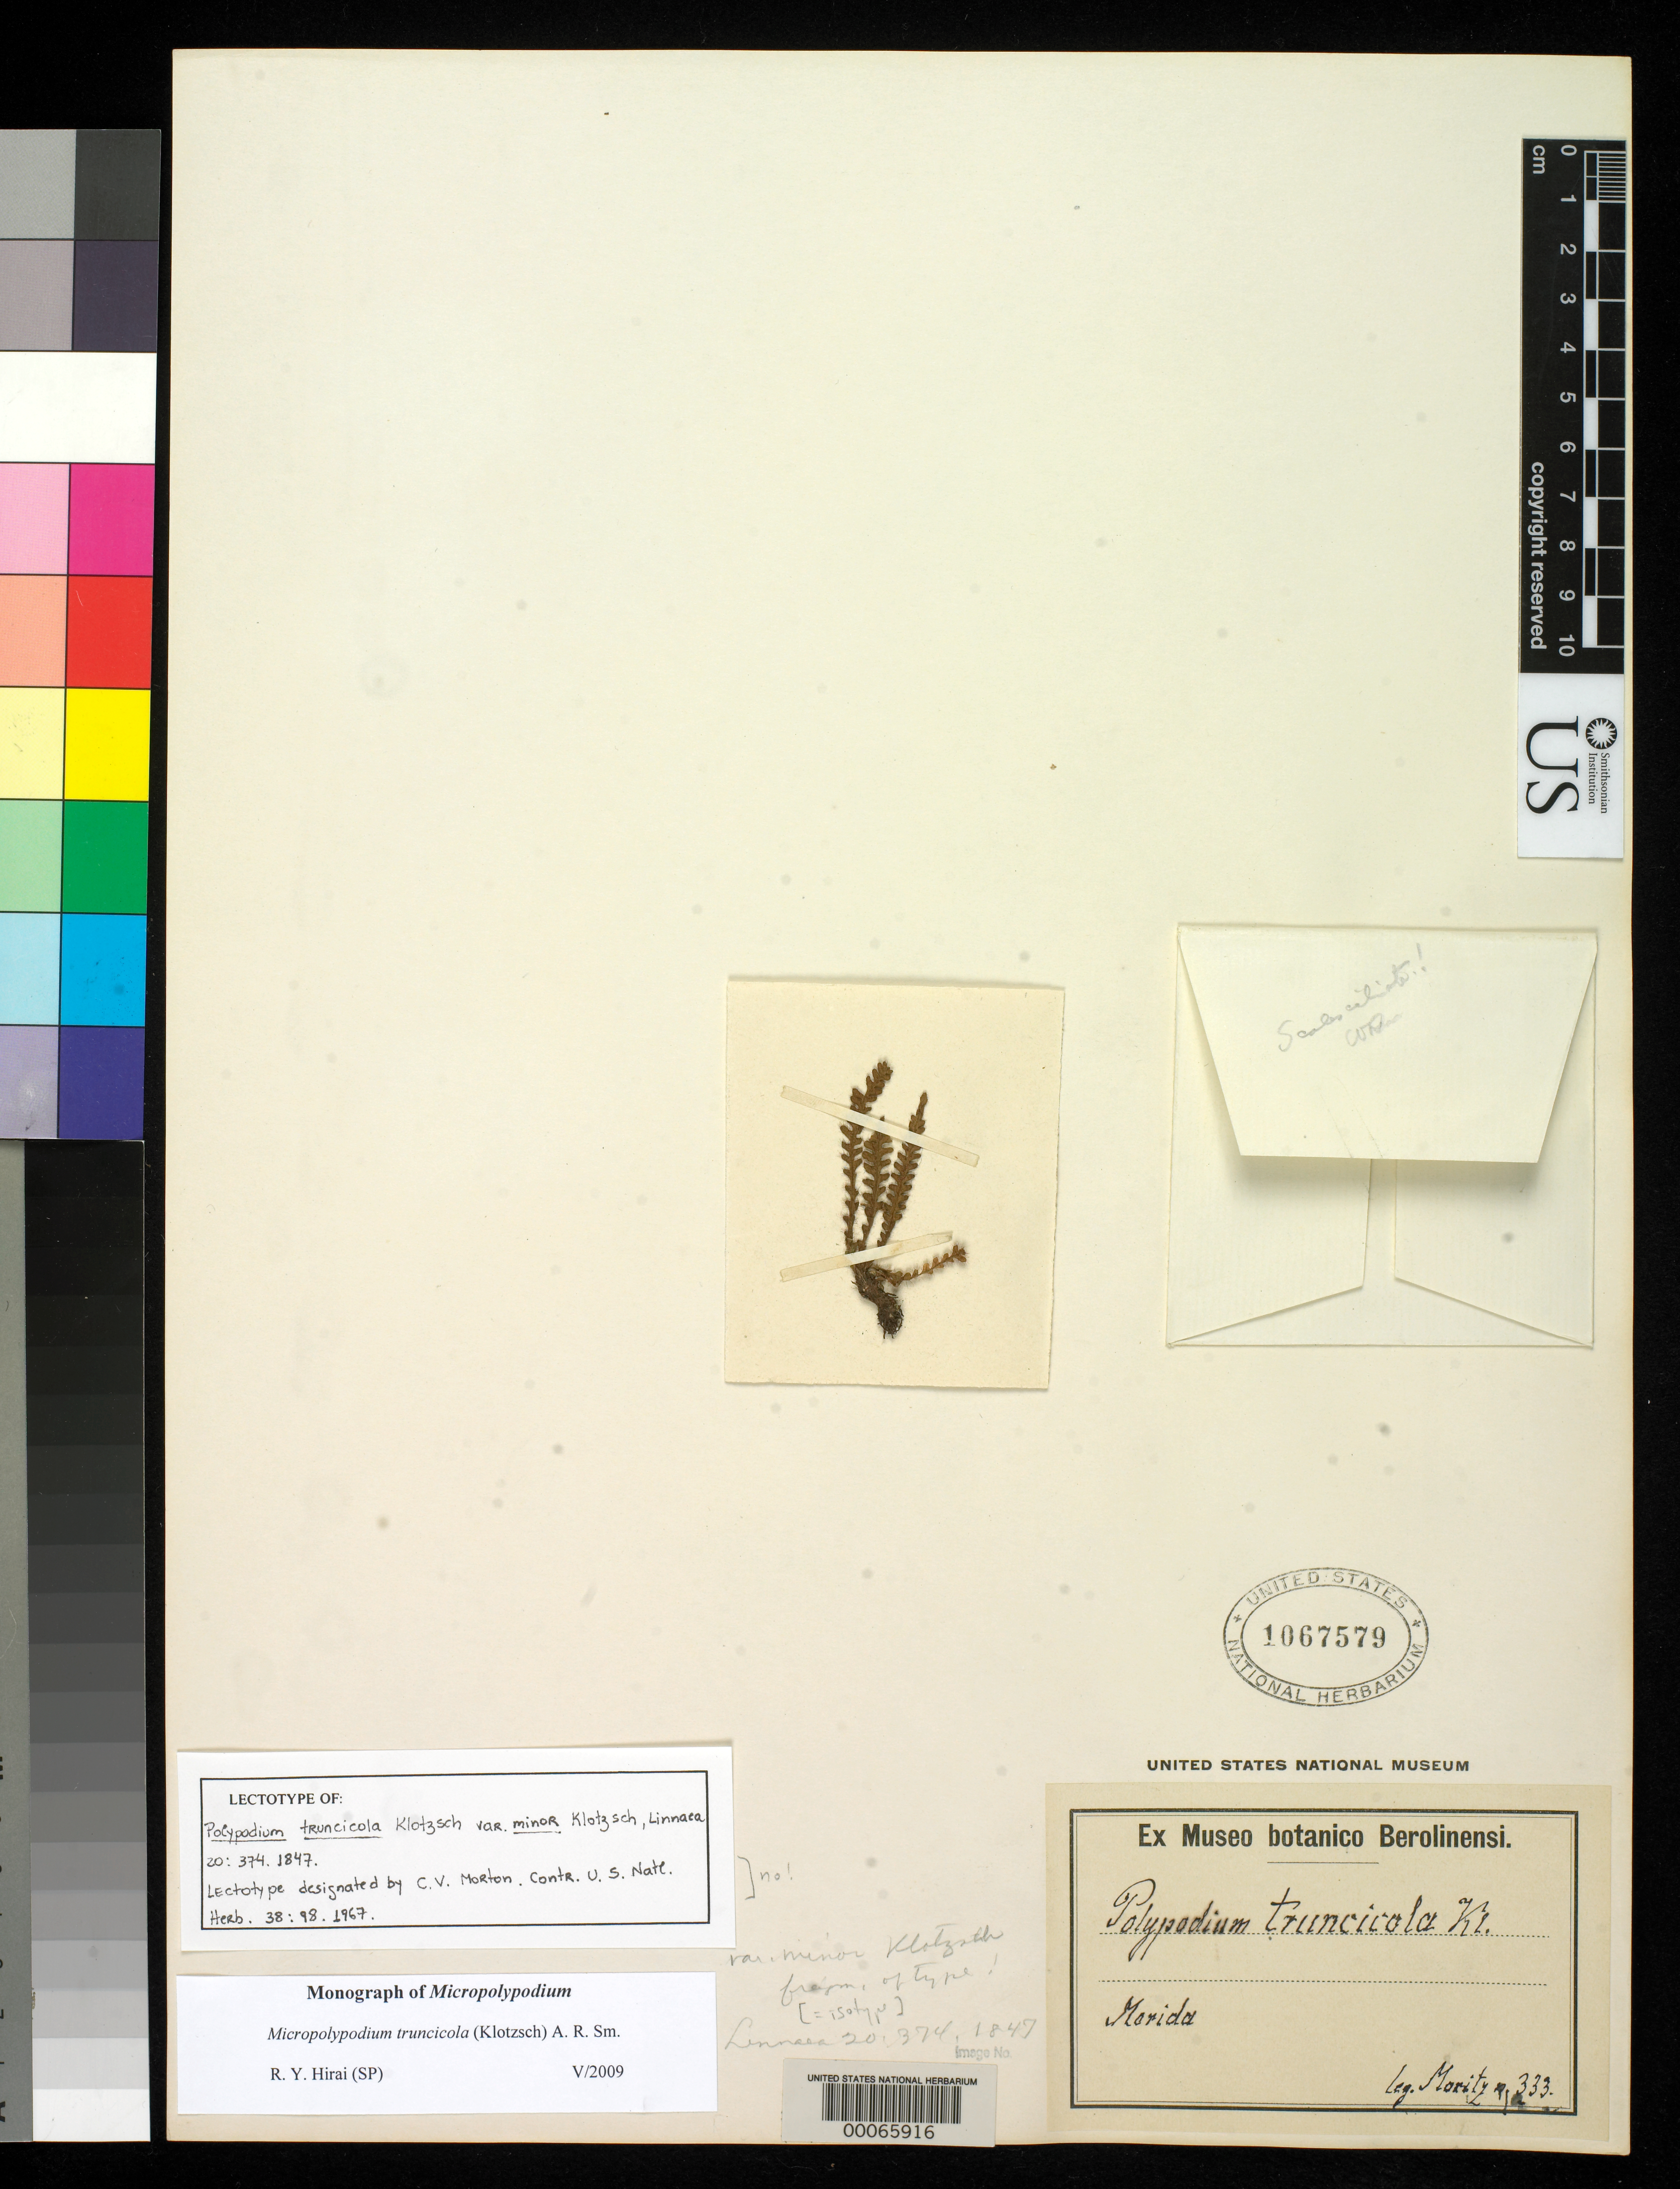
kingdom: Plantae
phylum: Tracheophyta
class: Polypodiopsida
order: Polypodiales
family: Polypodiaceae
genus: Polypodium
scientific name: Polypodium truncicola var. minor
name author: Klotzsch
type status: Type Collection; Isosyntype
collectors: A. Moritz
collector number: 333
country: Venezuela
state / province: Mérida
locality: Merida.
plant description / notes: Additional specimen possibly mounted on same sheet with type of var. major (USNH 1421963).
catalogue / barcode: US 1067579